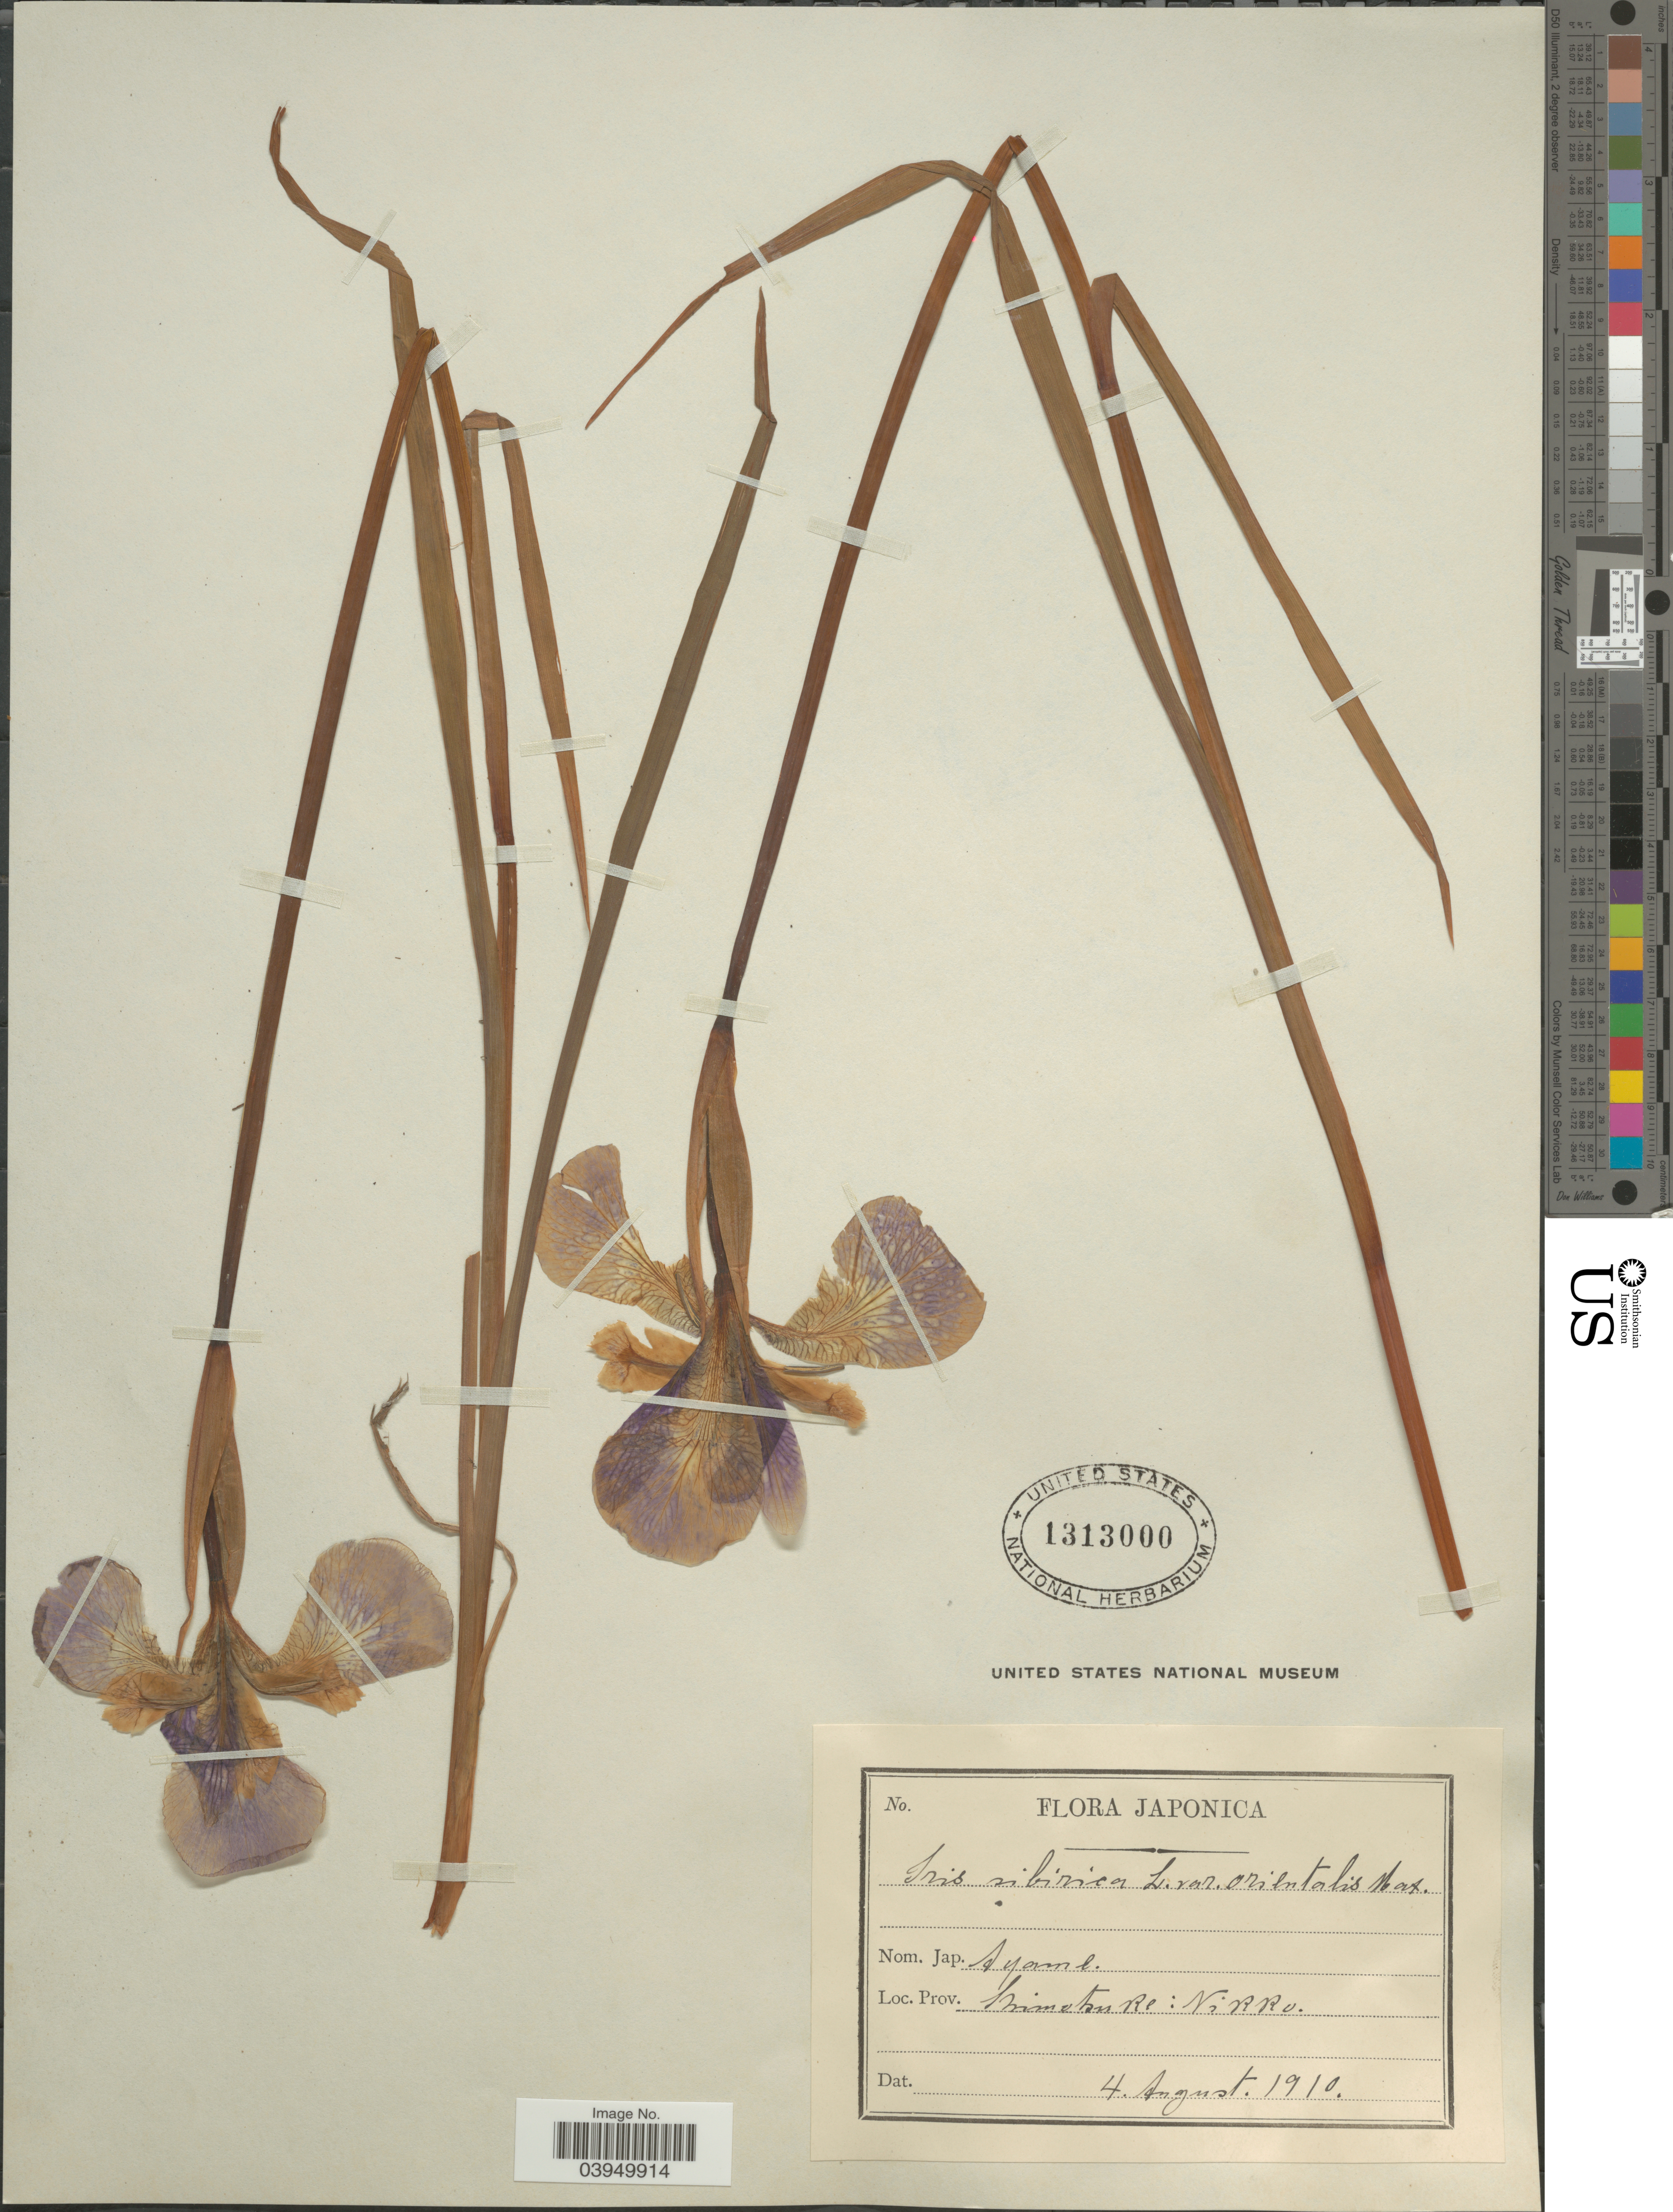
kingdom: Plantae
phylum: Tracheophyta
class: Liliopsida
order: Asparagales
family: Iridaceae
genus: Iris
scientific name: Iris sibirica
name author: L.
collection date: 1910-08-04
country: Japan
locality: Shimotsuke: Nikko.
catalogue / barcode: US 1313000